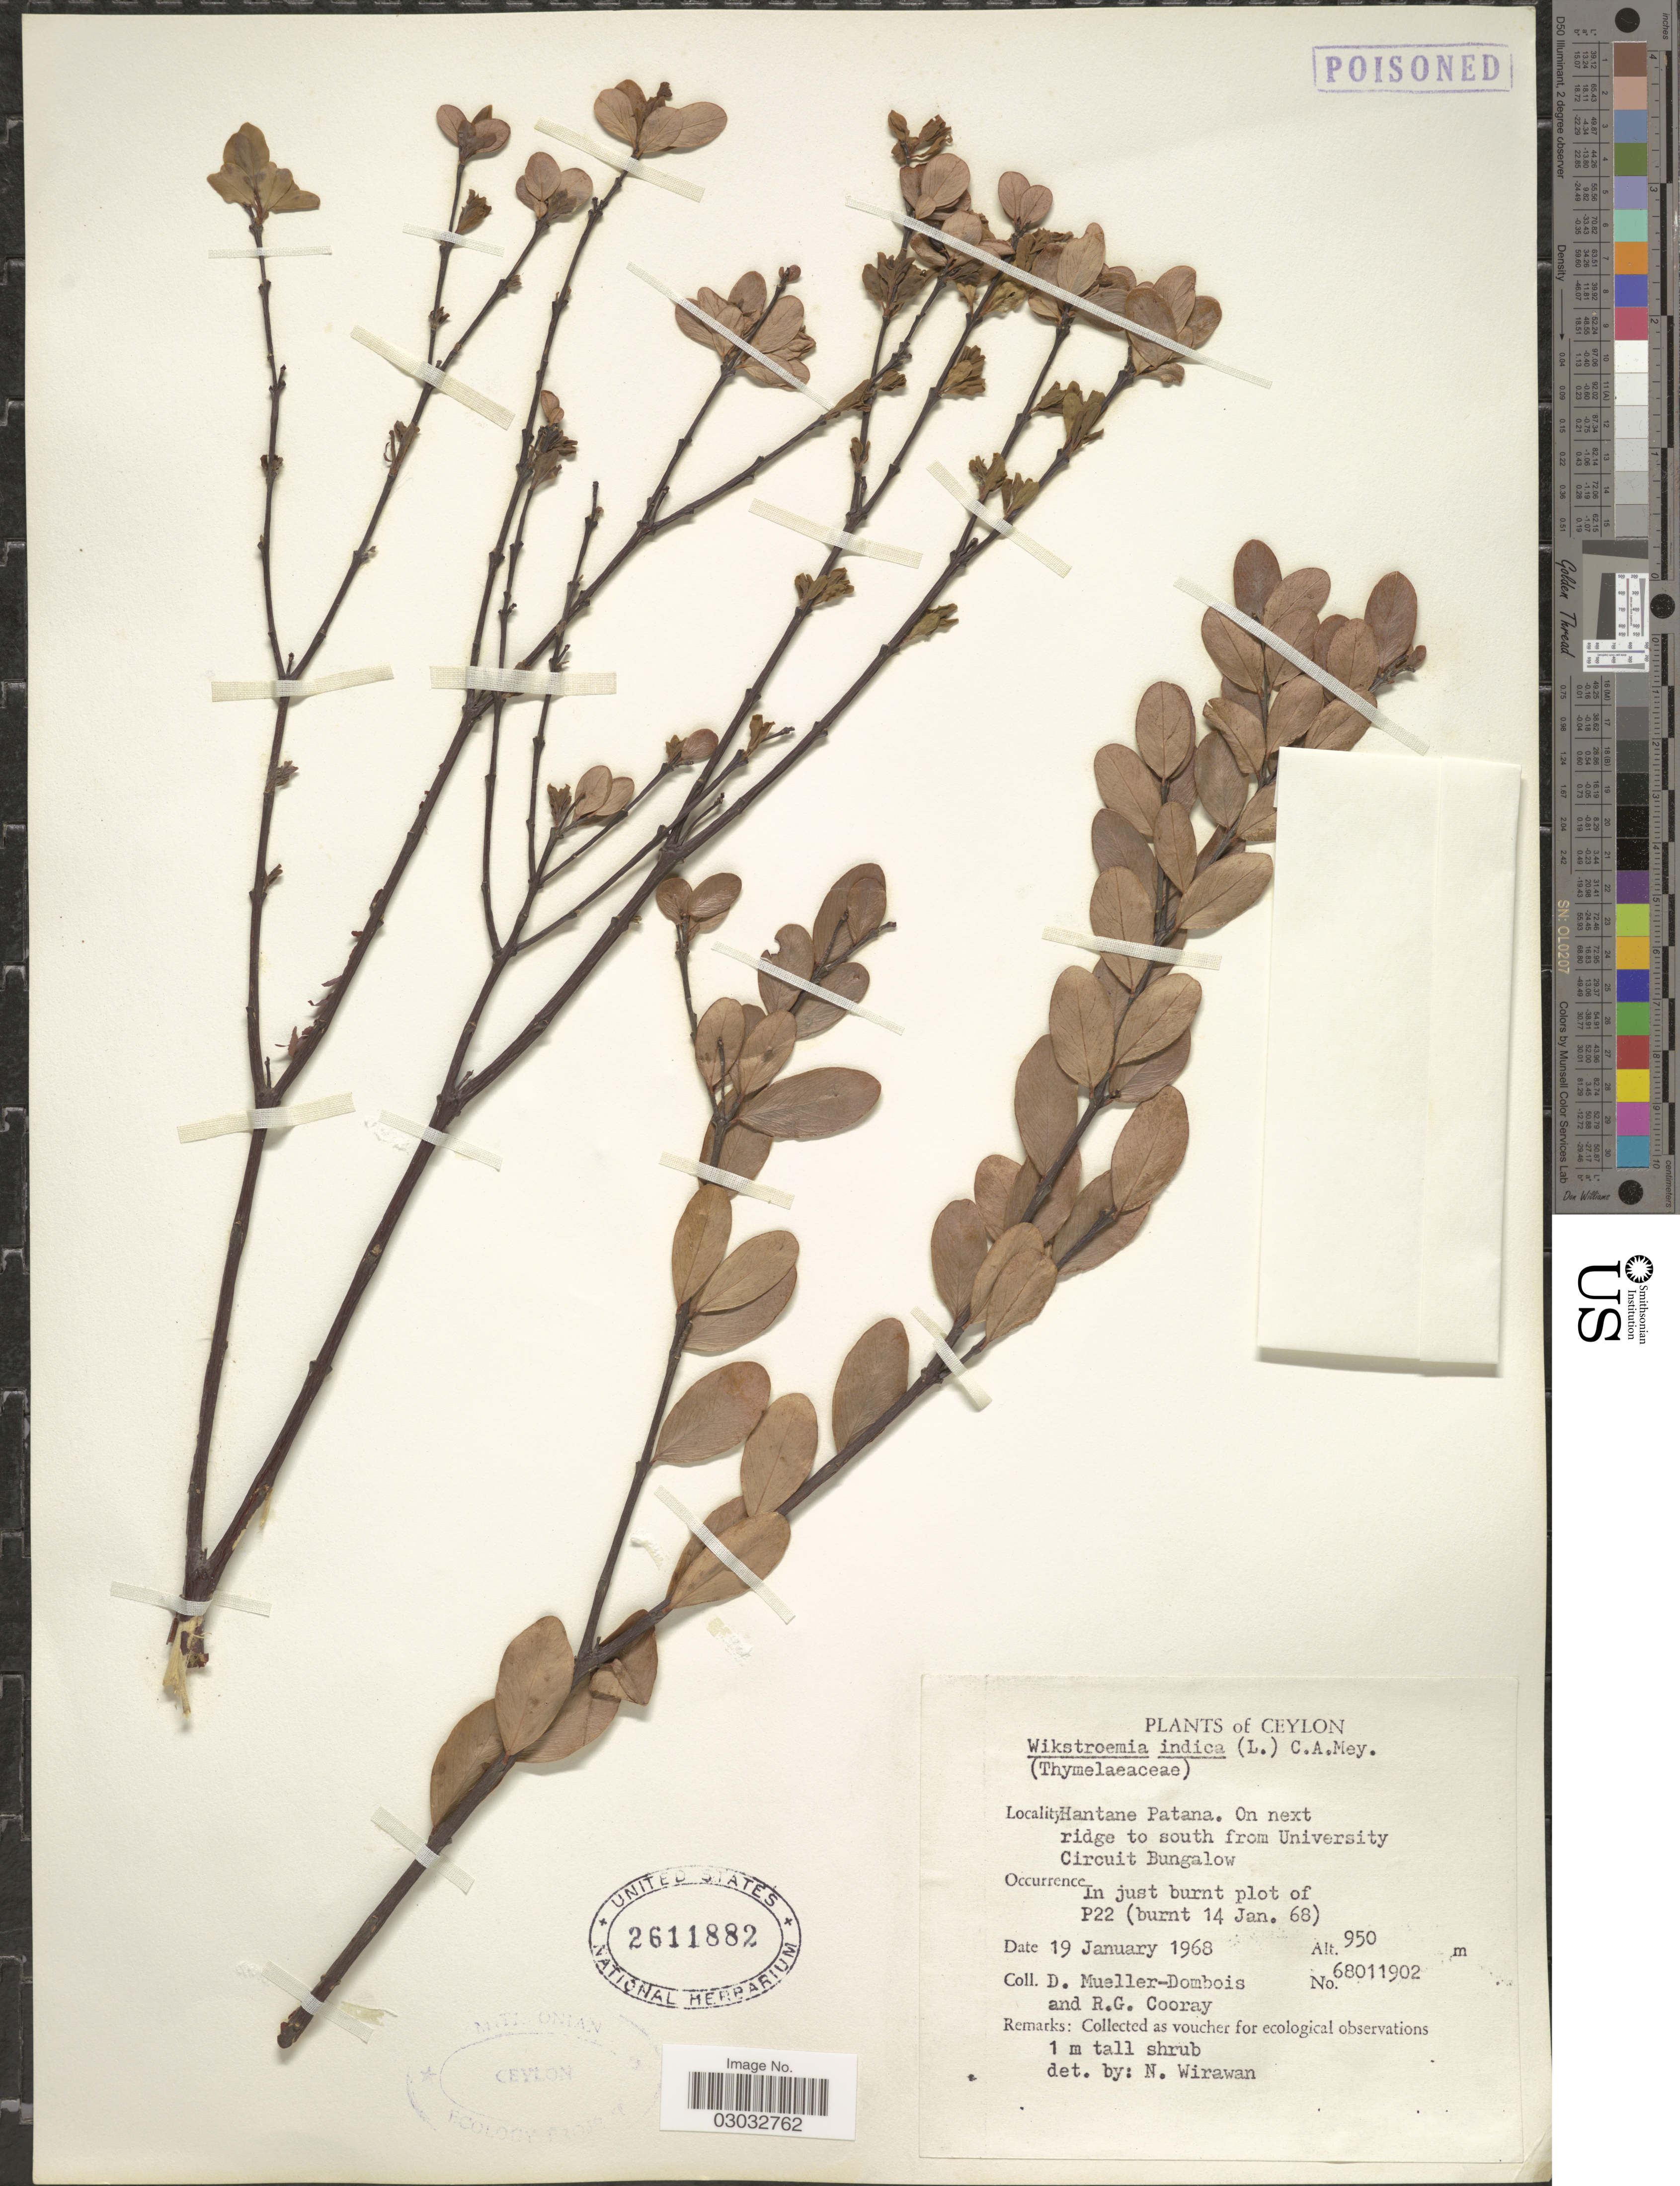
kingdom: Plantae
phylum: Tracheophyta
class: Magnoliopsida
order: Malvales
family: Thymelaeaceae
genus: Wikstroemia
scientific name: Wikstroemia indica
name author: (L.) C.A. Mey.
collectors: D. Mueller-Dombois & R. Cooray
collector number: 68011902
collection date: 1968-01-19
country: Sri Lanka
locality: Ceylon, Hantane Patana, On next ridge to south from University Circuit Bungalow, In just burnt plot of P22 (burnt 14 Jan. 68).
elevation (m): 950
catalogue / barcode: US 2611882